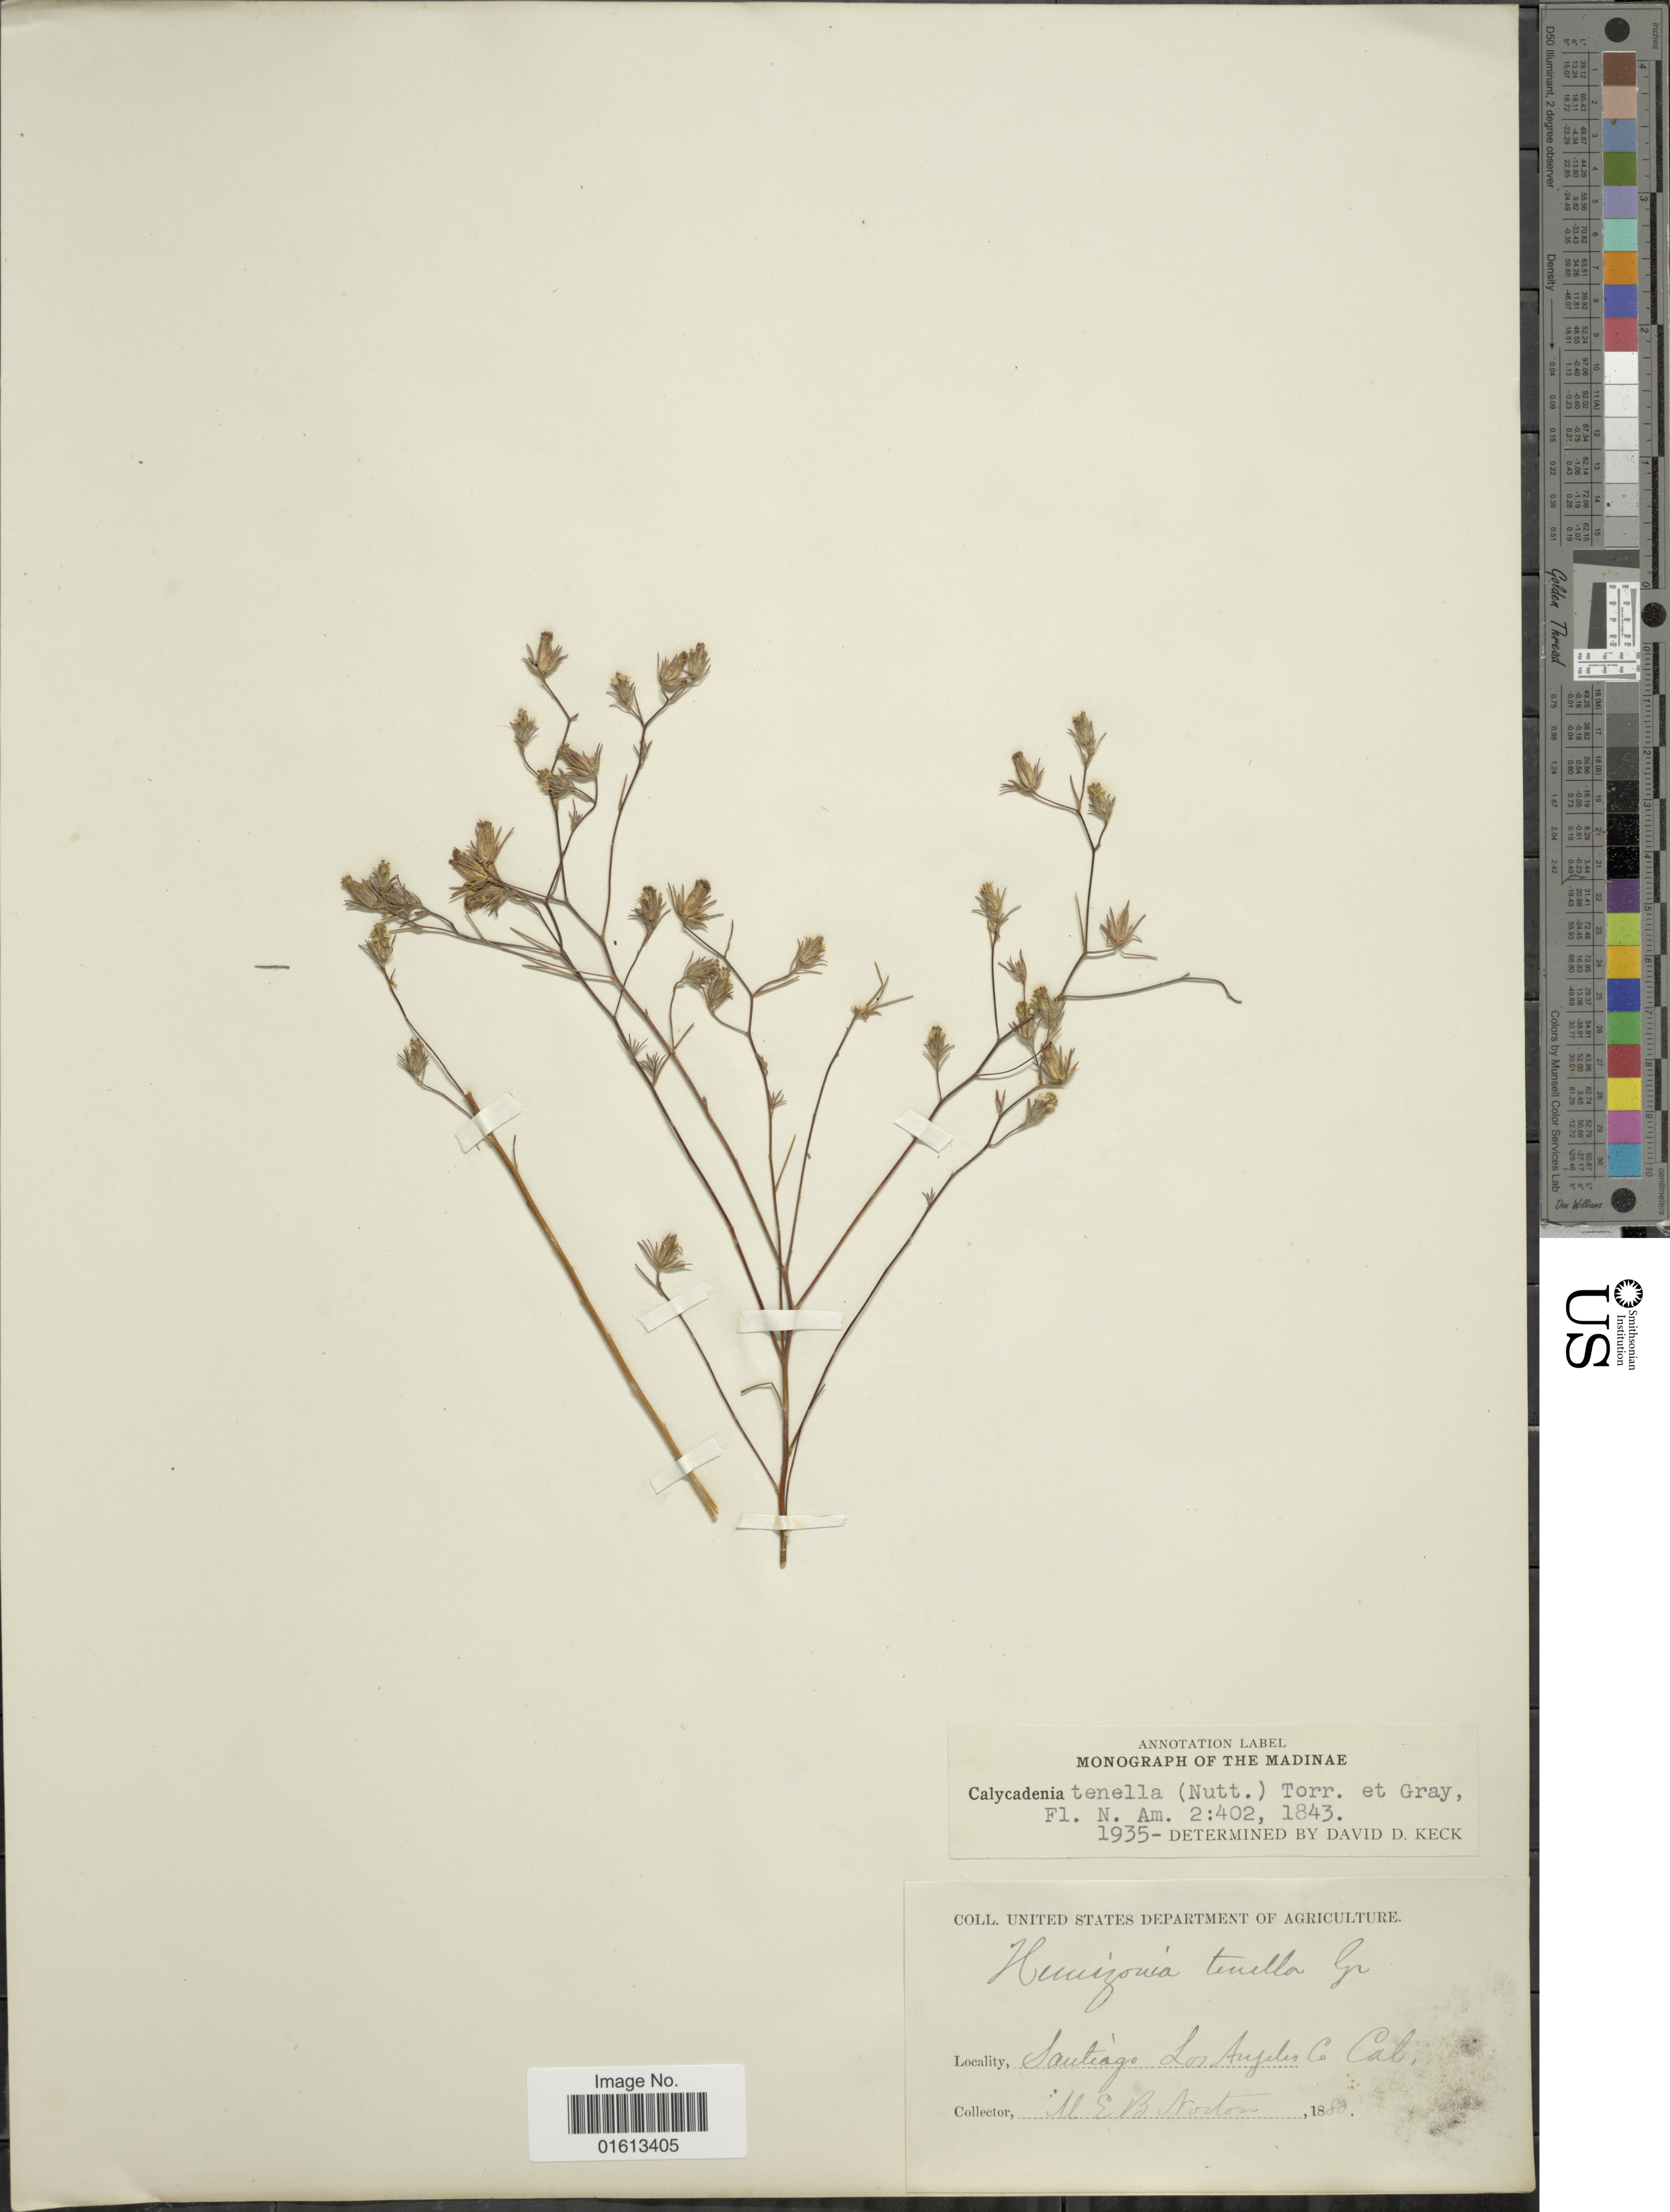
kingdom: Plantae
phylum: Tracheophyta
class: Magnoliopsida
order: Asterales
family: Asteraceae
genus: Calycadenia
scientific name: Calycadenia tenella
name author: (Nutt.) Torr. & A. Gray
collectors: N. Norton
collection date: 1880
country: United States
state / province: California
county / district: Los Angeles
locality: Santiago Los Angeles Co.